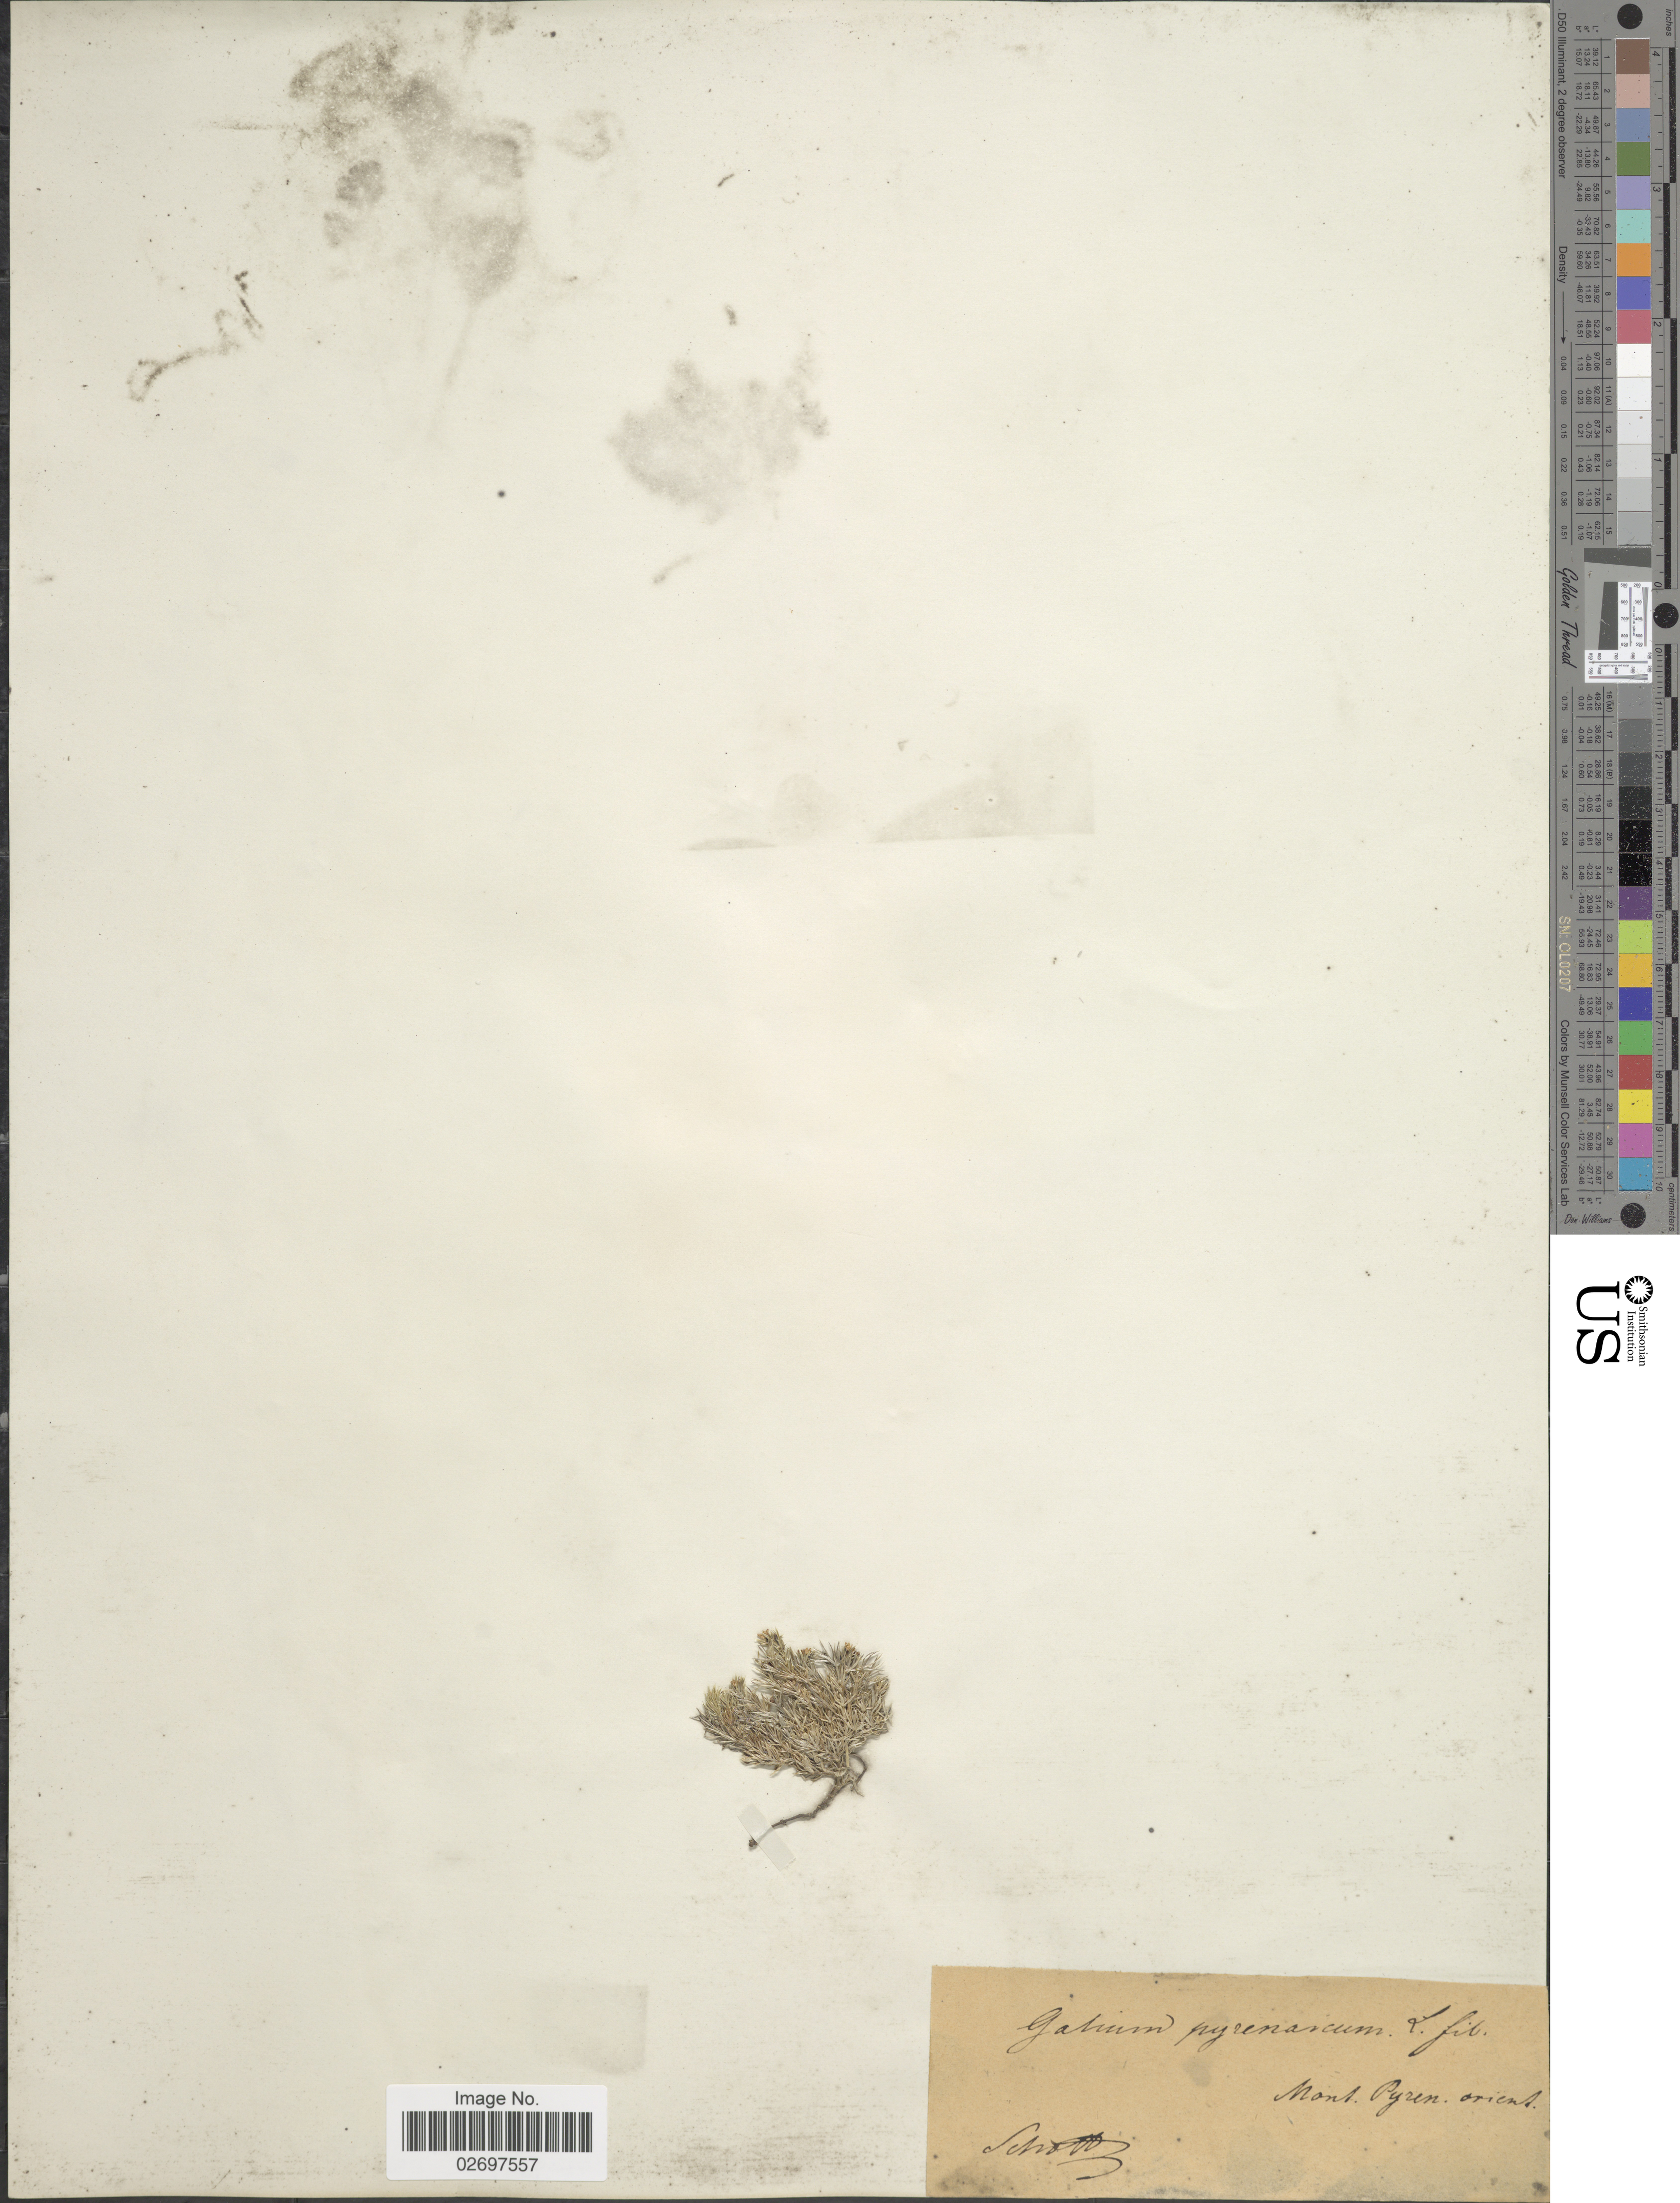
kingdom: Plantae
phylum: Tracheophyta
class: Magnoliopsida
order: Gentianales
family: Rubiaceae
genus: Galium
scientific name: Galium pyrenaicum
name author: Gouan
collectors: Schott, --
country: France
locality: Mont. Pyren. orient.